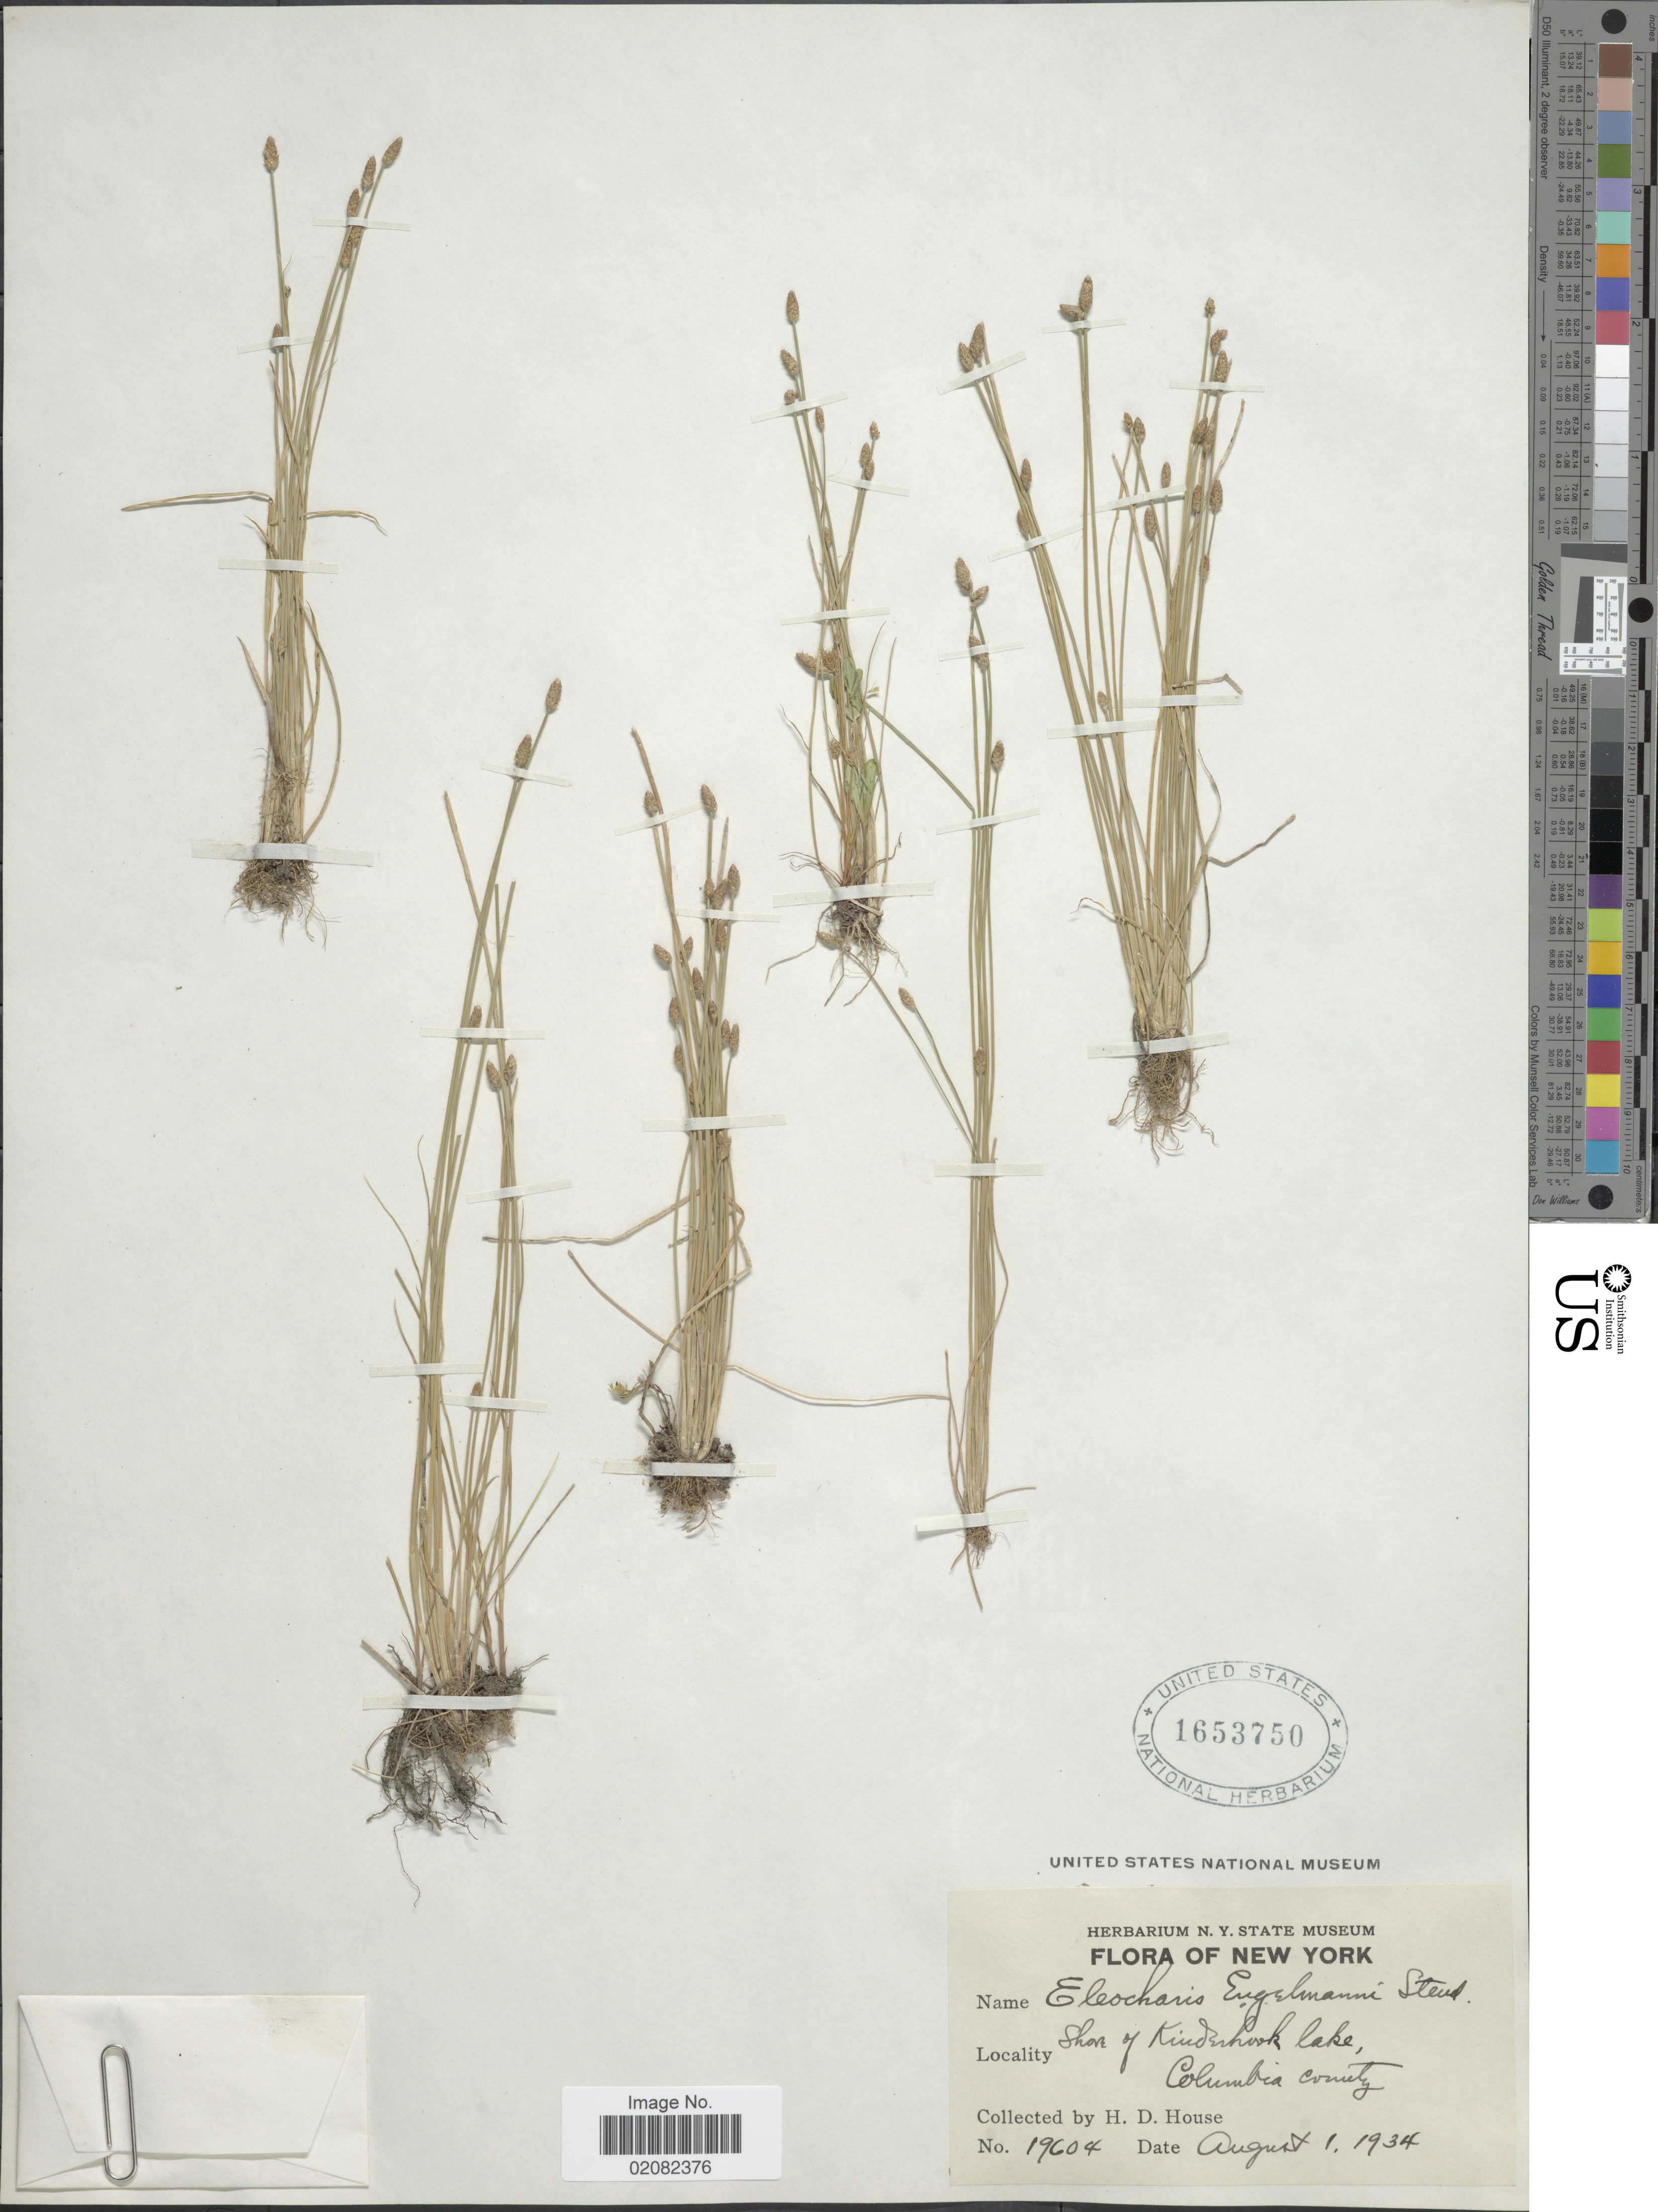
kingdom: Plantae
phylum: Tracheophyta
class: Liliopsida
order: Poales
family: Cyperaceae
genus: Eleocharis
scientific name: Eleocharis engelmannii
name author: Steud.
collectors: H. D. House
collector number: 19604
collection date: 1934-08-01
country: United States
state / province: New York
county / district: Columbia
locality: Shore of Kinderhook lake, Columbia County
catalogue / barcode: US 1653750